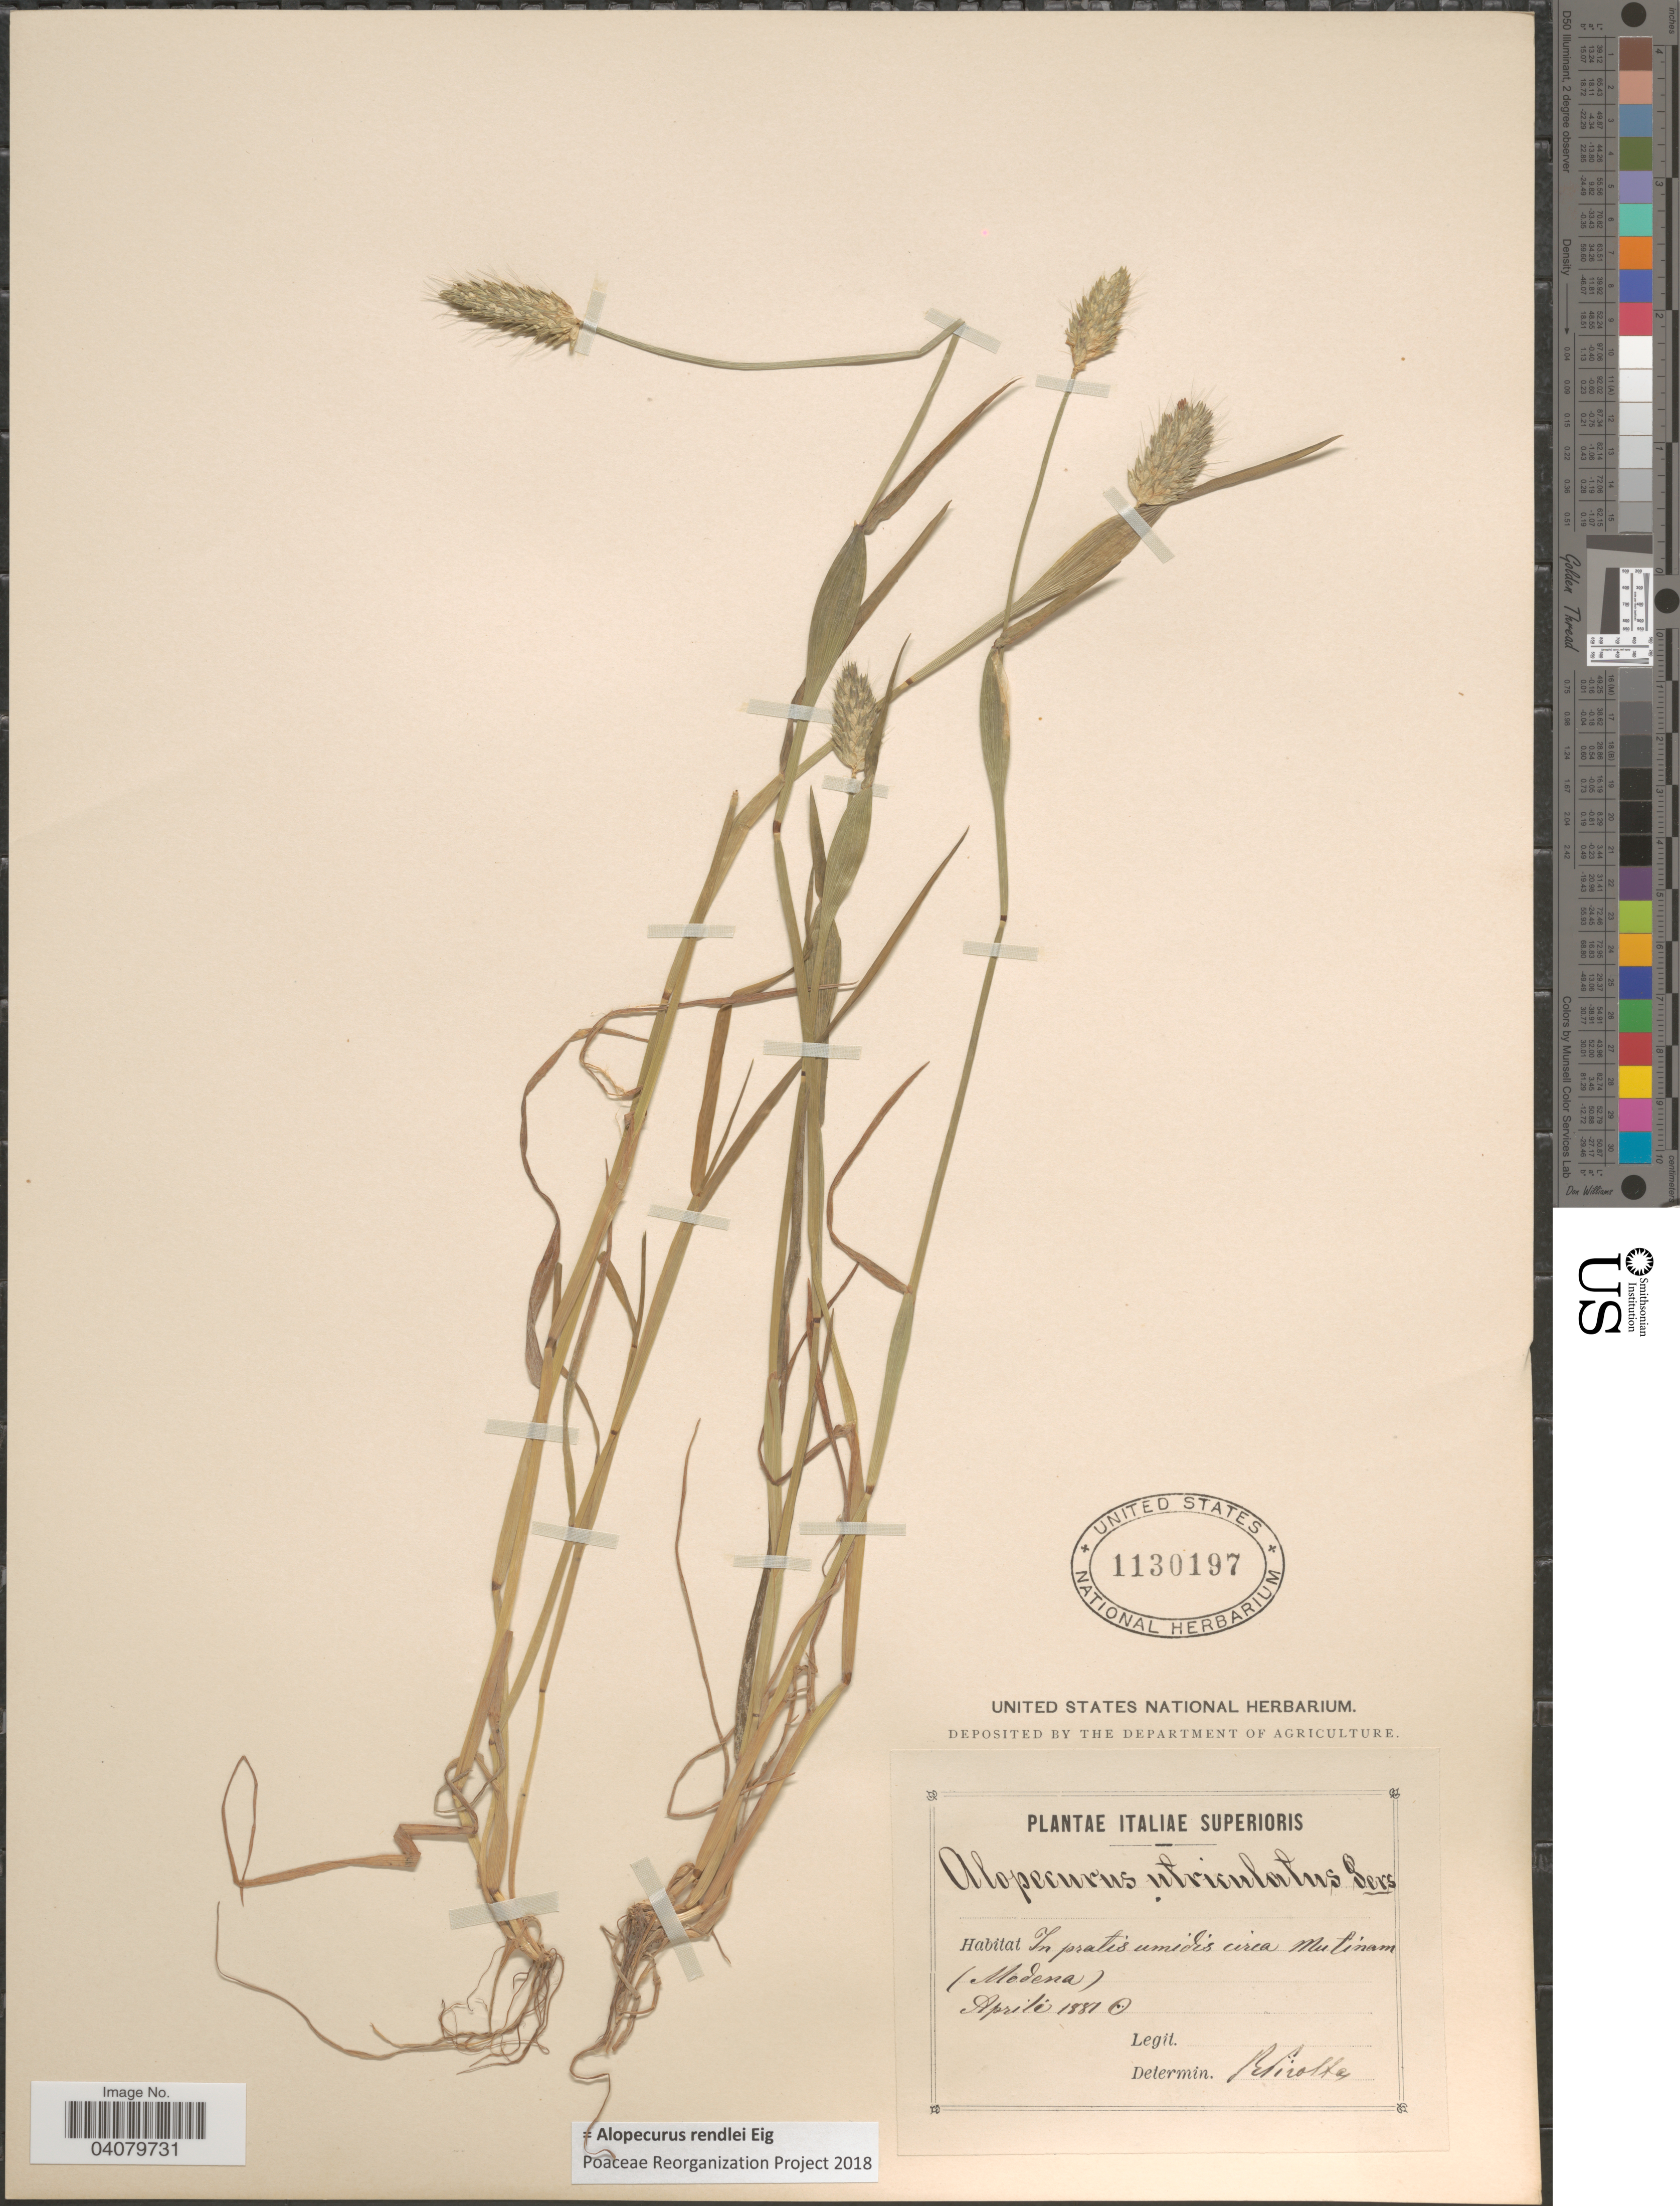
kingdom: Plantae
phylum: Tracheophyta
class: Liliopsida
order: Poales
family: Poaceae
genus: Alopecurus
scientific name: Alopecurus rendlei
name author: Eig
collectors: J. Pirotta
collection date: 1881-04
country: Italy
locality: Italiae Superioris. In pratis umidis circa Mutinam (Modena).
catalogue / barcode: US 1130197